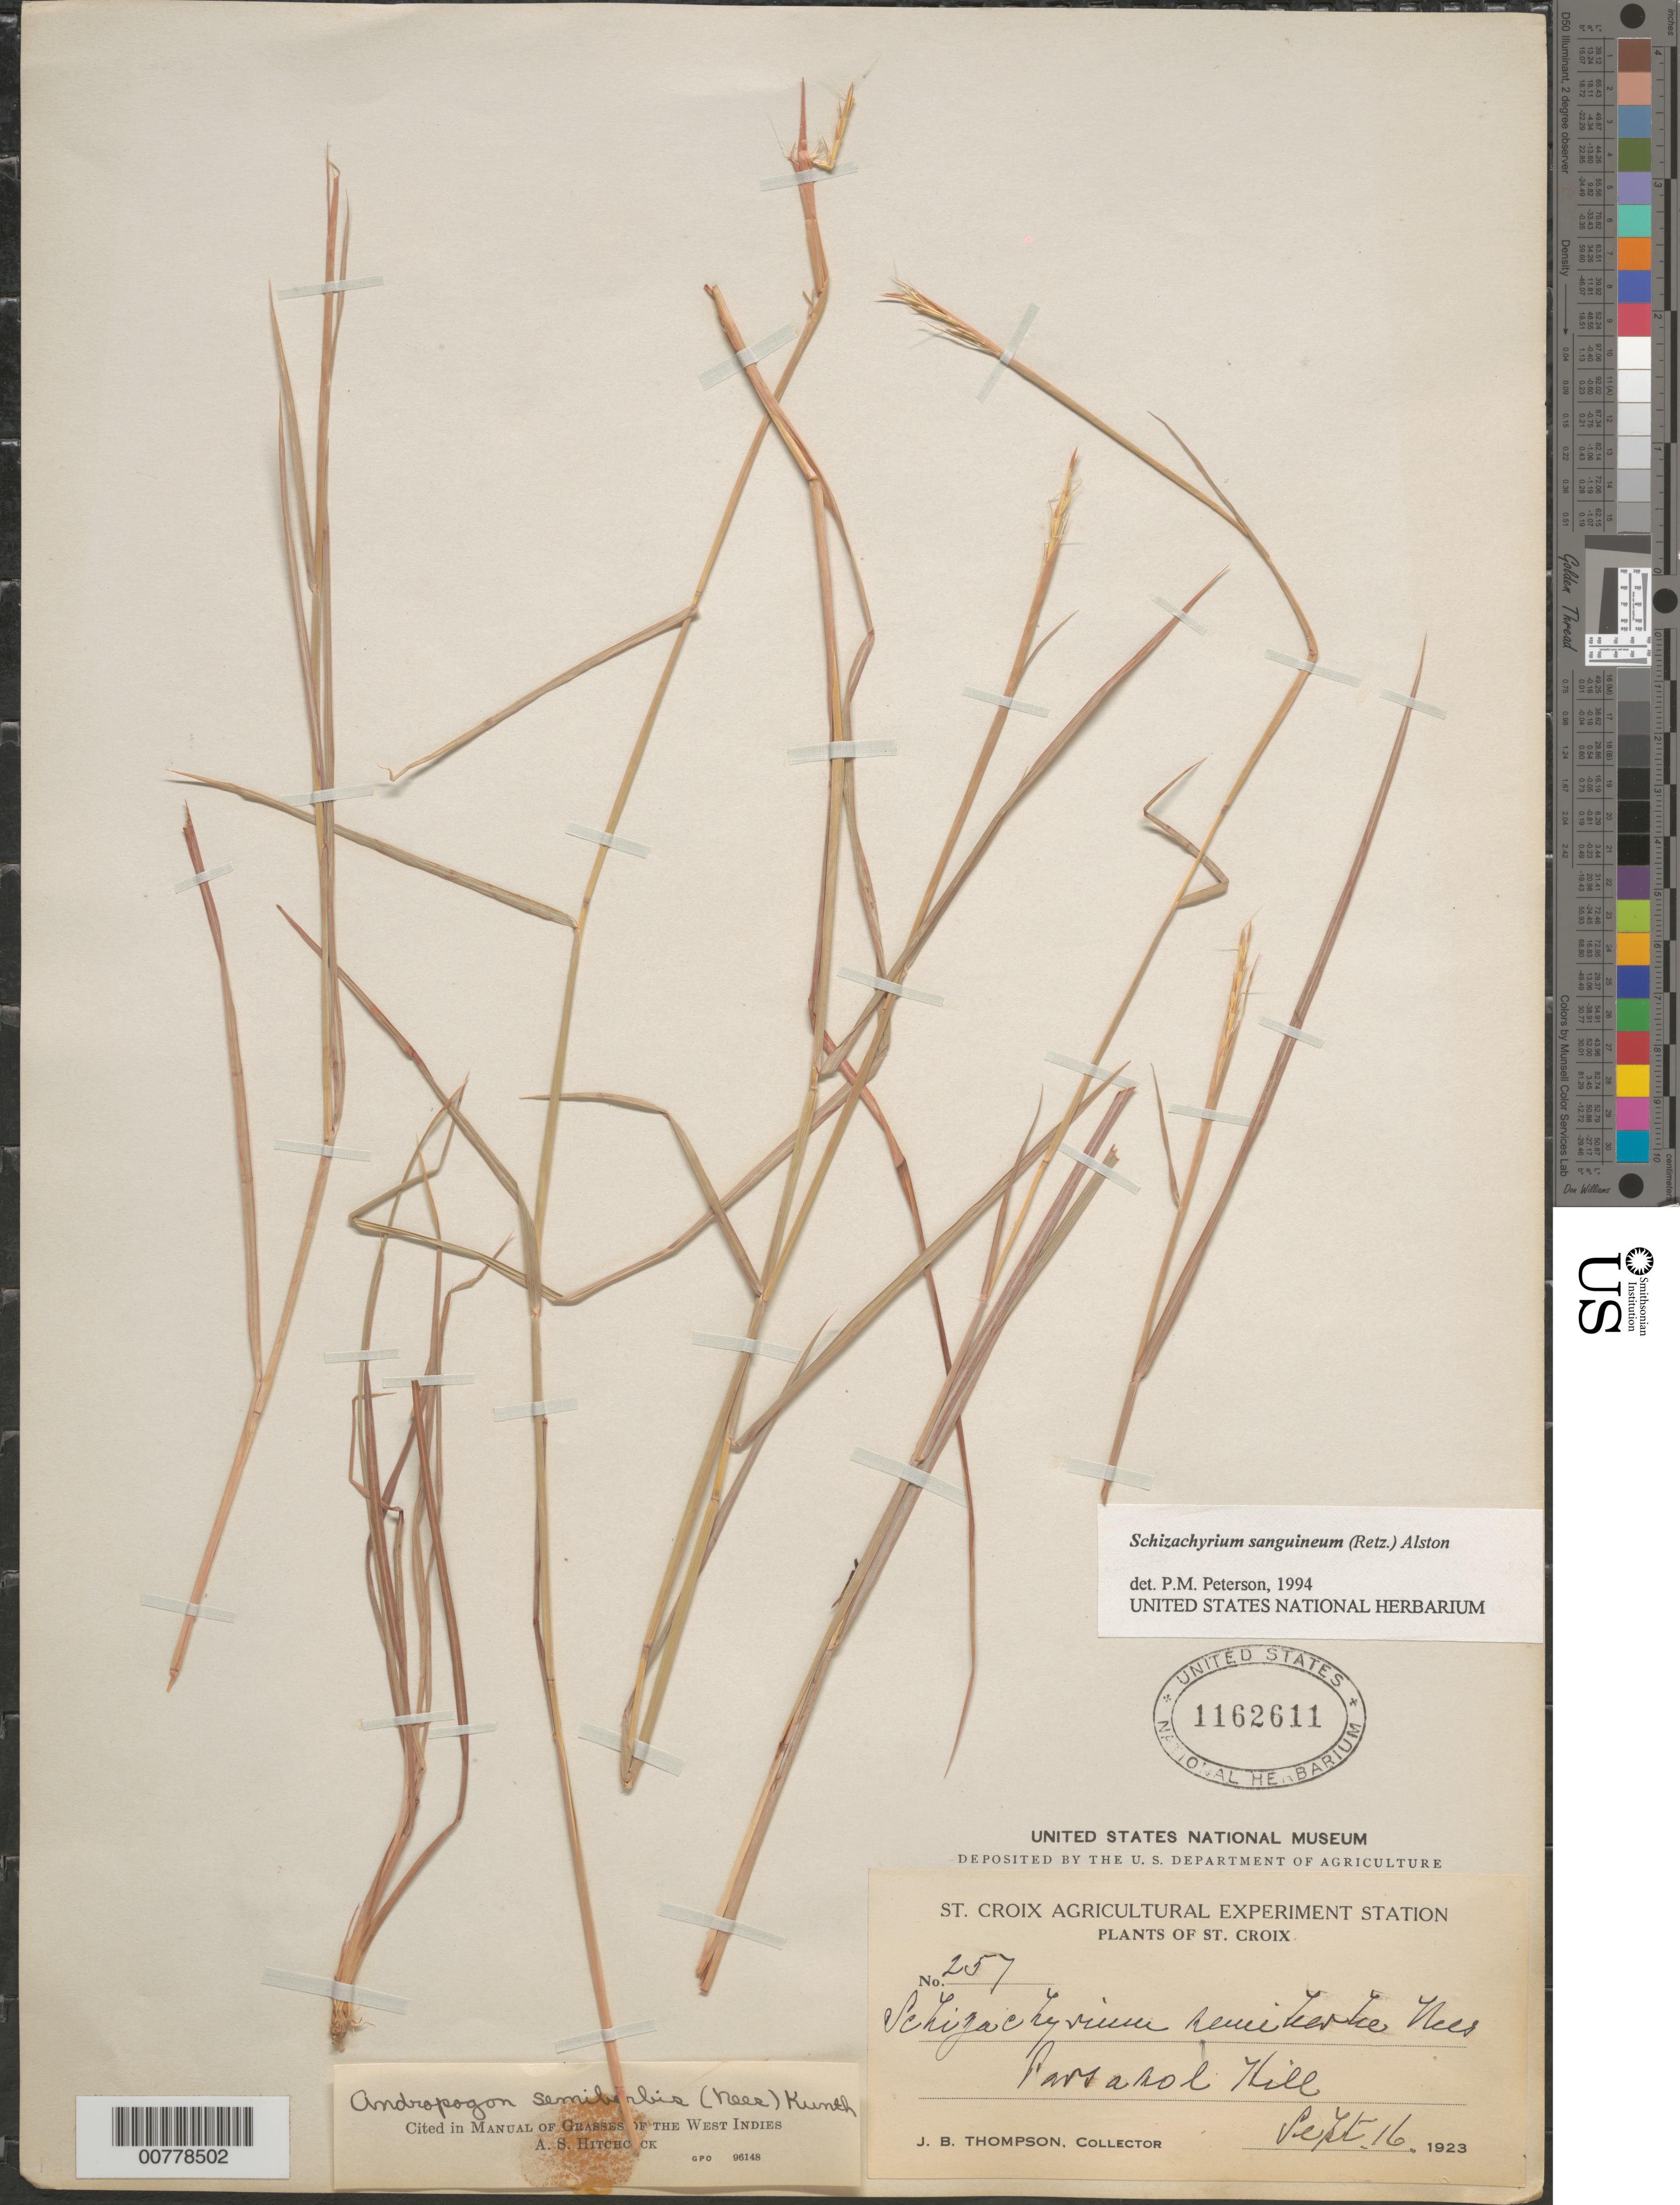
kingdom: Plantae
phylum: Tracheophyta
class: Liliopsida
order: Poales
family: Poaceae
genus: Schizachyrium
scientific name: Schizachyrium sanguineum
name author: (Retz.) Alston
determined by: Peterson, Paul M., (BOT), Smithsonian Institution - National Museum of Natural History (UNITED STATES)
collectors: J. B. Thompson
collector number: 257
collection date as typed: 16 Sep 1923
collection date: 1923-09-16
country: U.S. Virgin Islands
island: St. Croix Island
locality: Parsamol Holl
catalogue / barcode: US 1162611